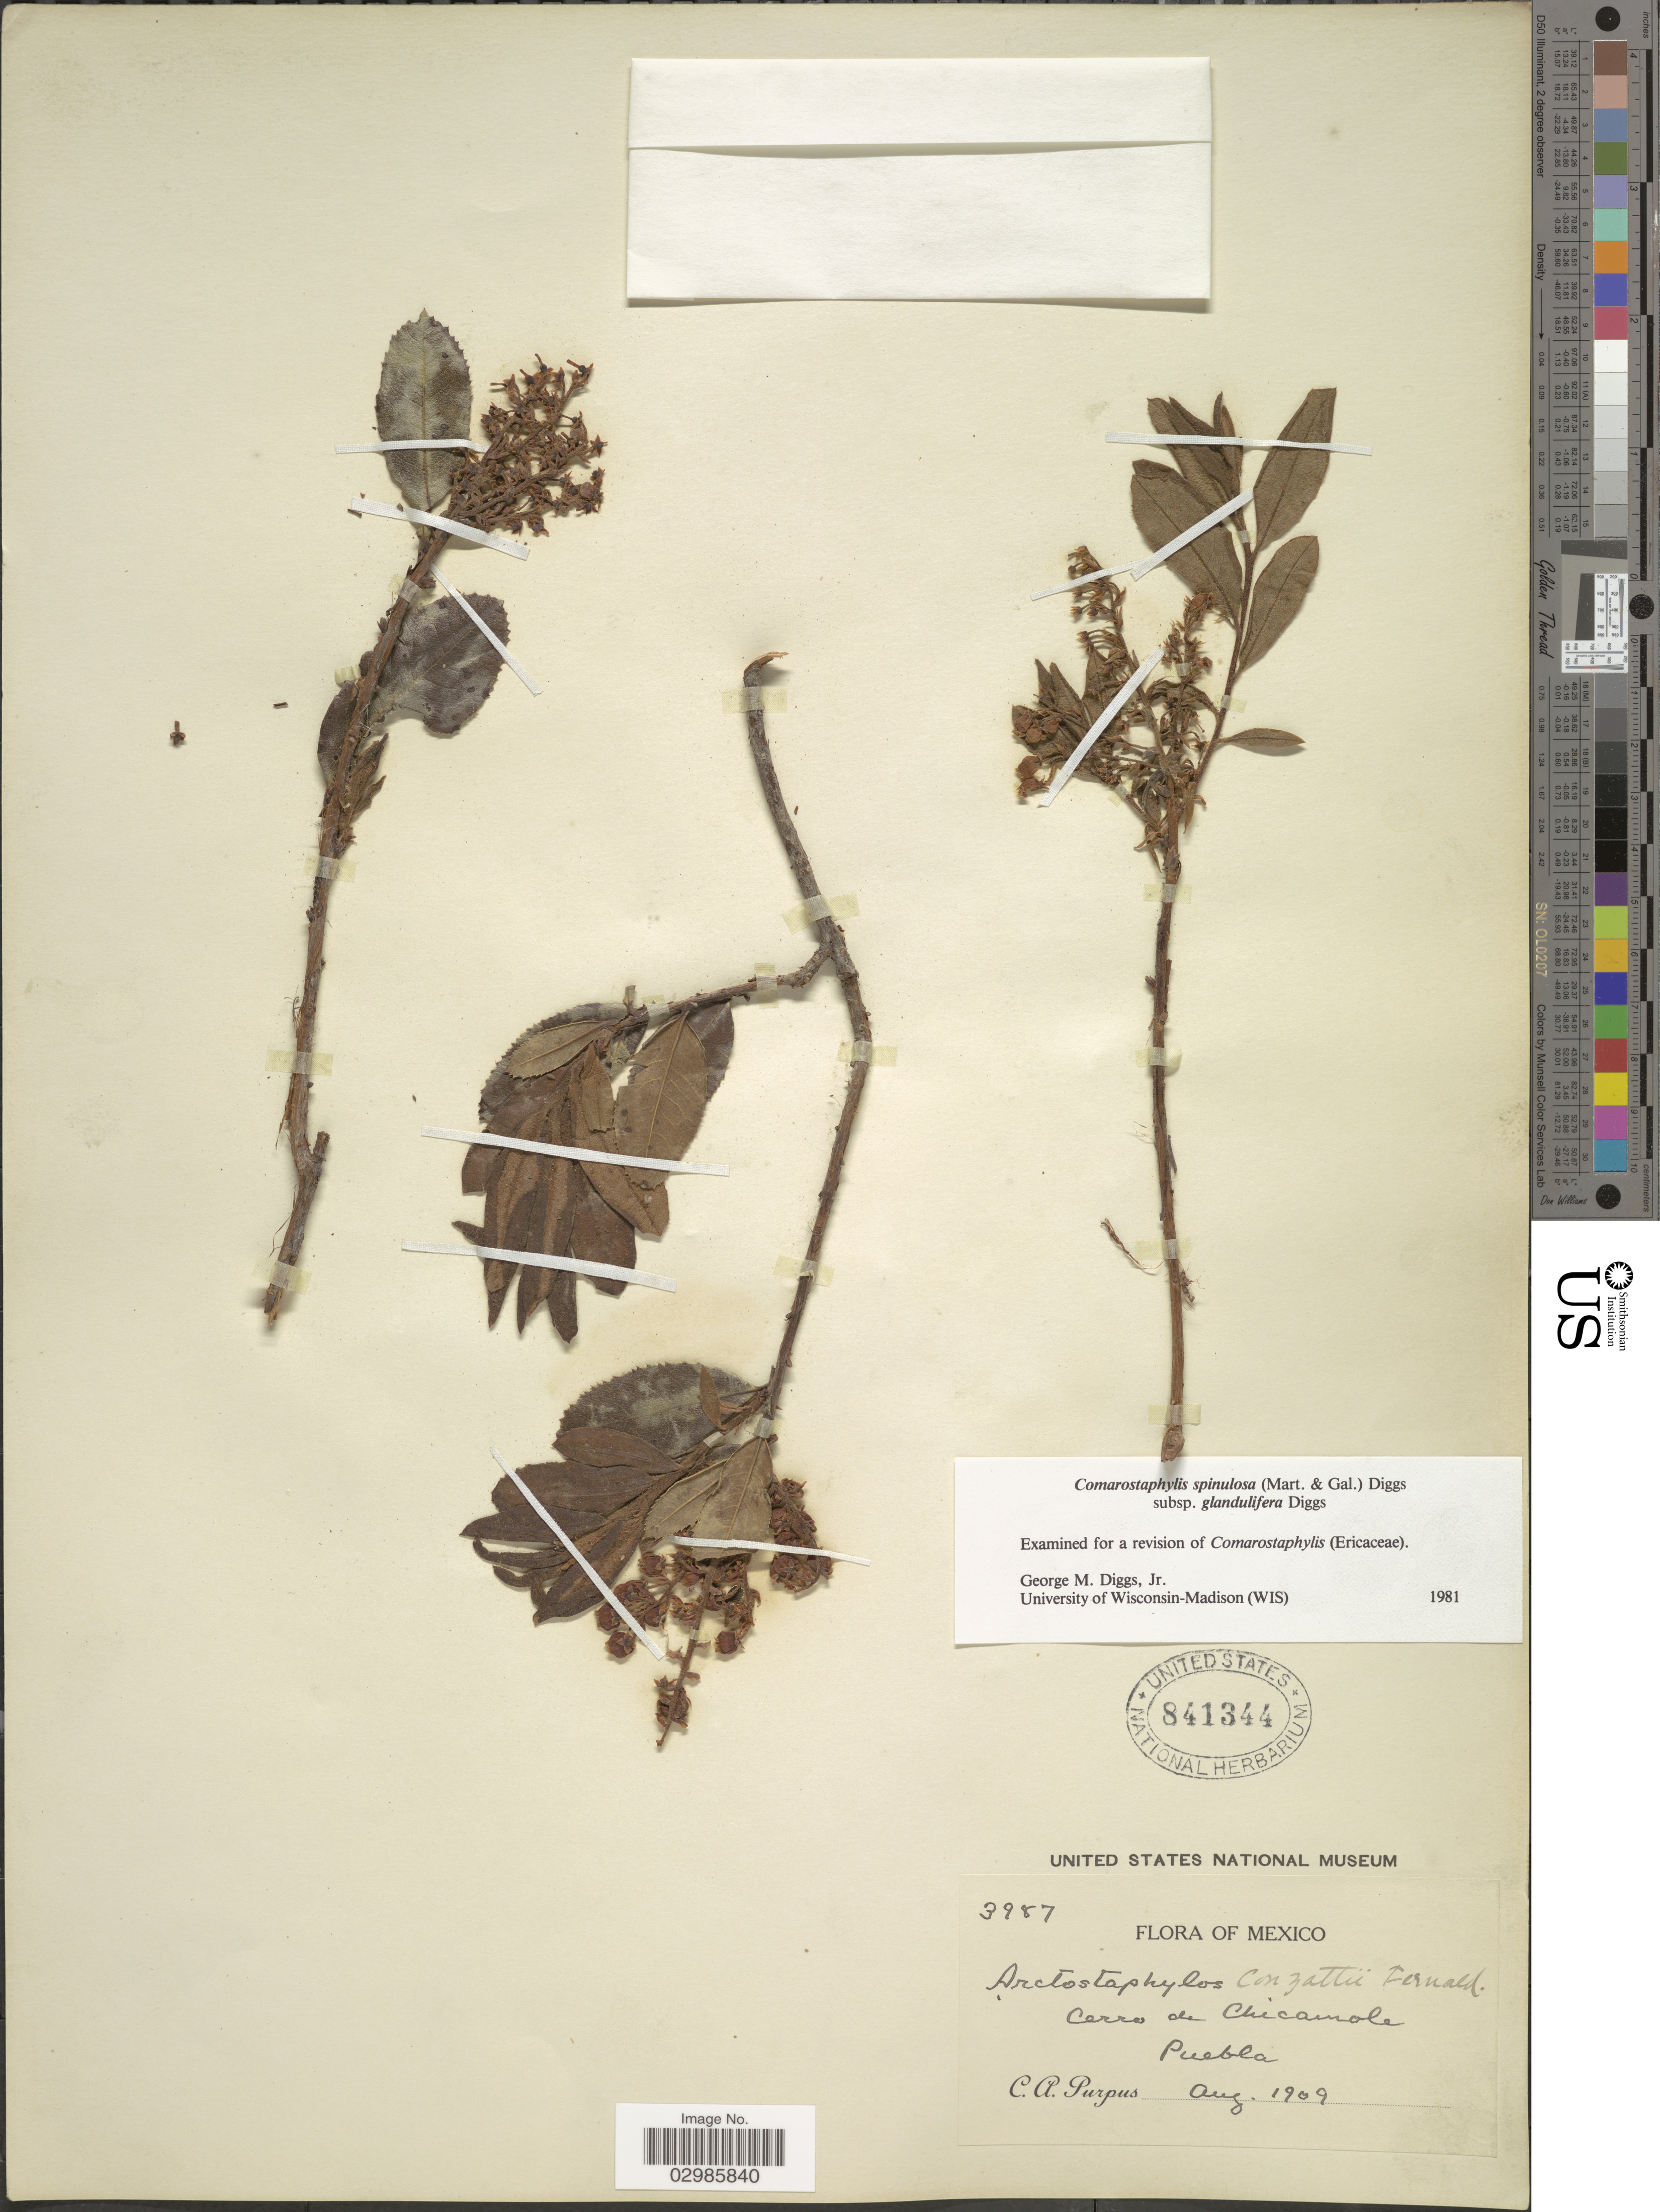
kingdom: Plantae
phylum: Tracheophyta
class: Magnoliopsida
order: Ericales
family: Ericaceae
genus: Comarostaphylis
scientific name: Comarostaphylis spinulosa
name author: (M. Martens & Galeotti) Diggs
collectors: C. A. Purpus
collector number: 3987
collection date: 1909-08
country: Mexico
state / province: Puebla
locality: Cerro de Chicamole.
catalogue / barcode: US 841344